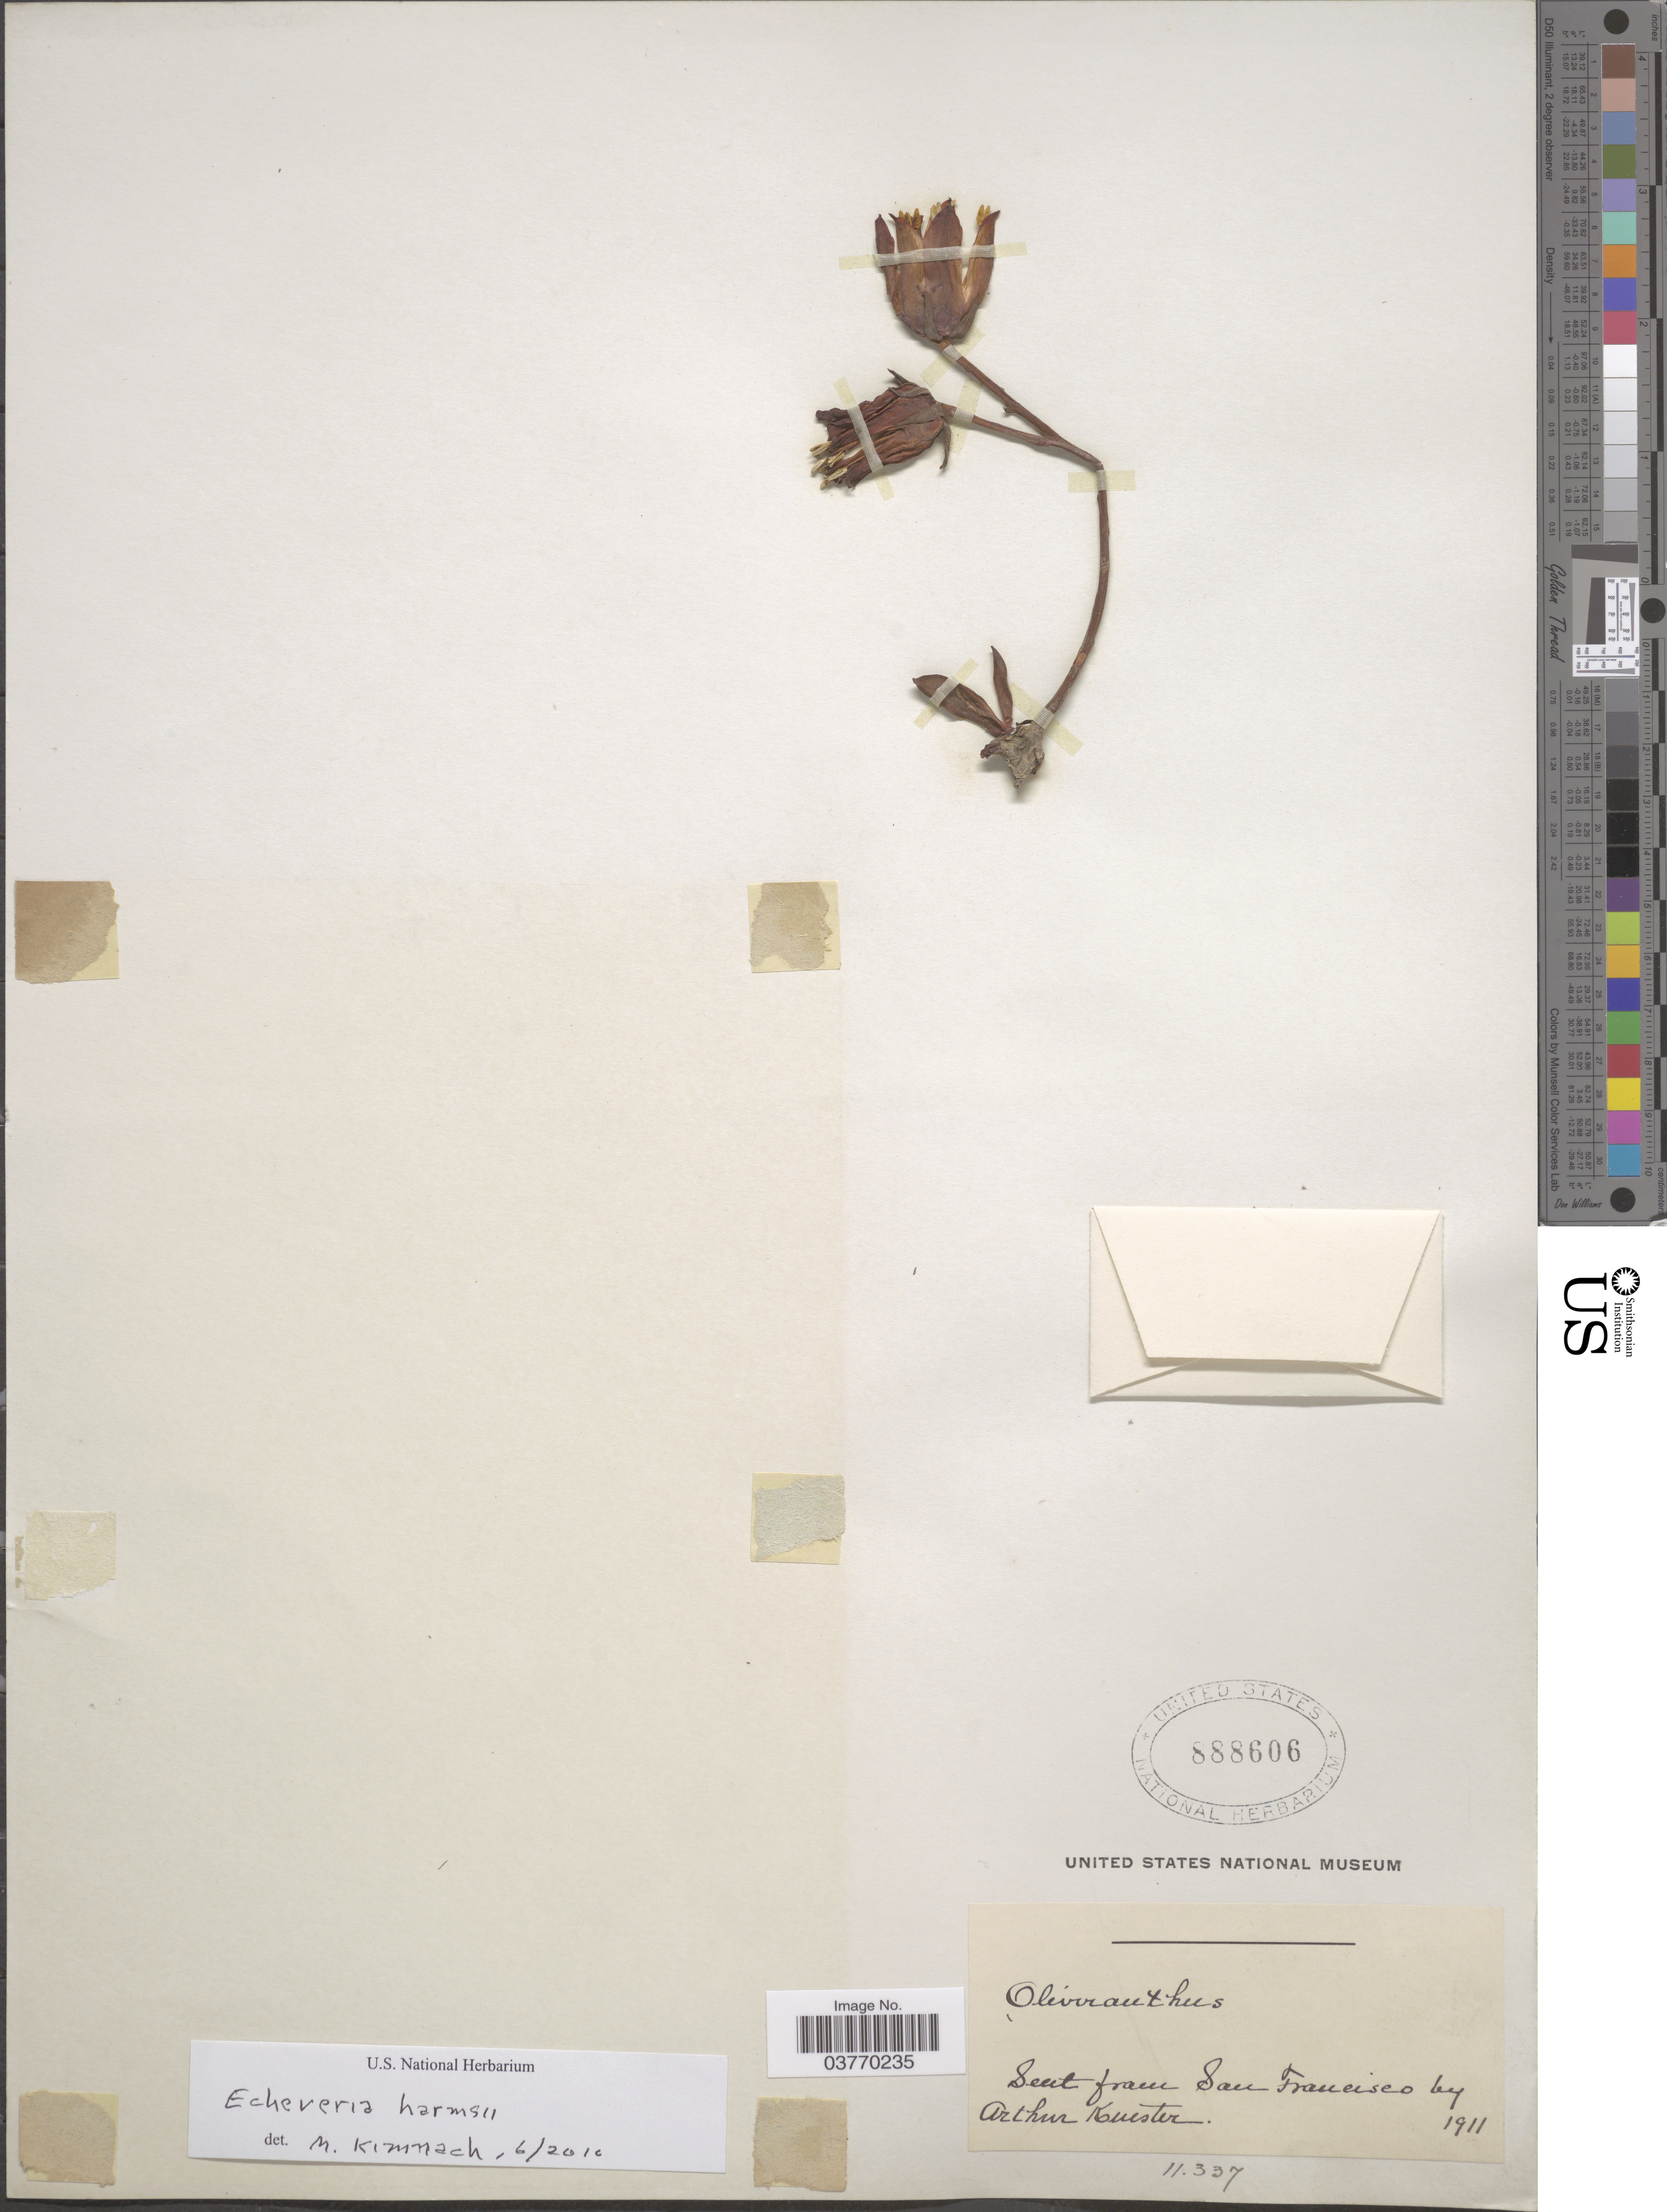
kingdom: Plantae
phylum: Tracheophyta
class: Magnoliopsida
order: Saxifragales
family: Crassulaceae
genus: Echeveria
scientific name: Echeveria harmsii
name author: J.F. Macbr.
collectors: A. Kuester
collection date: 1911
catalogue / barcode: US 888606